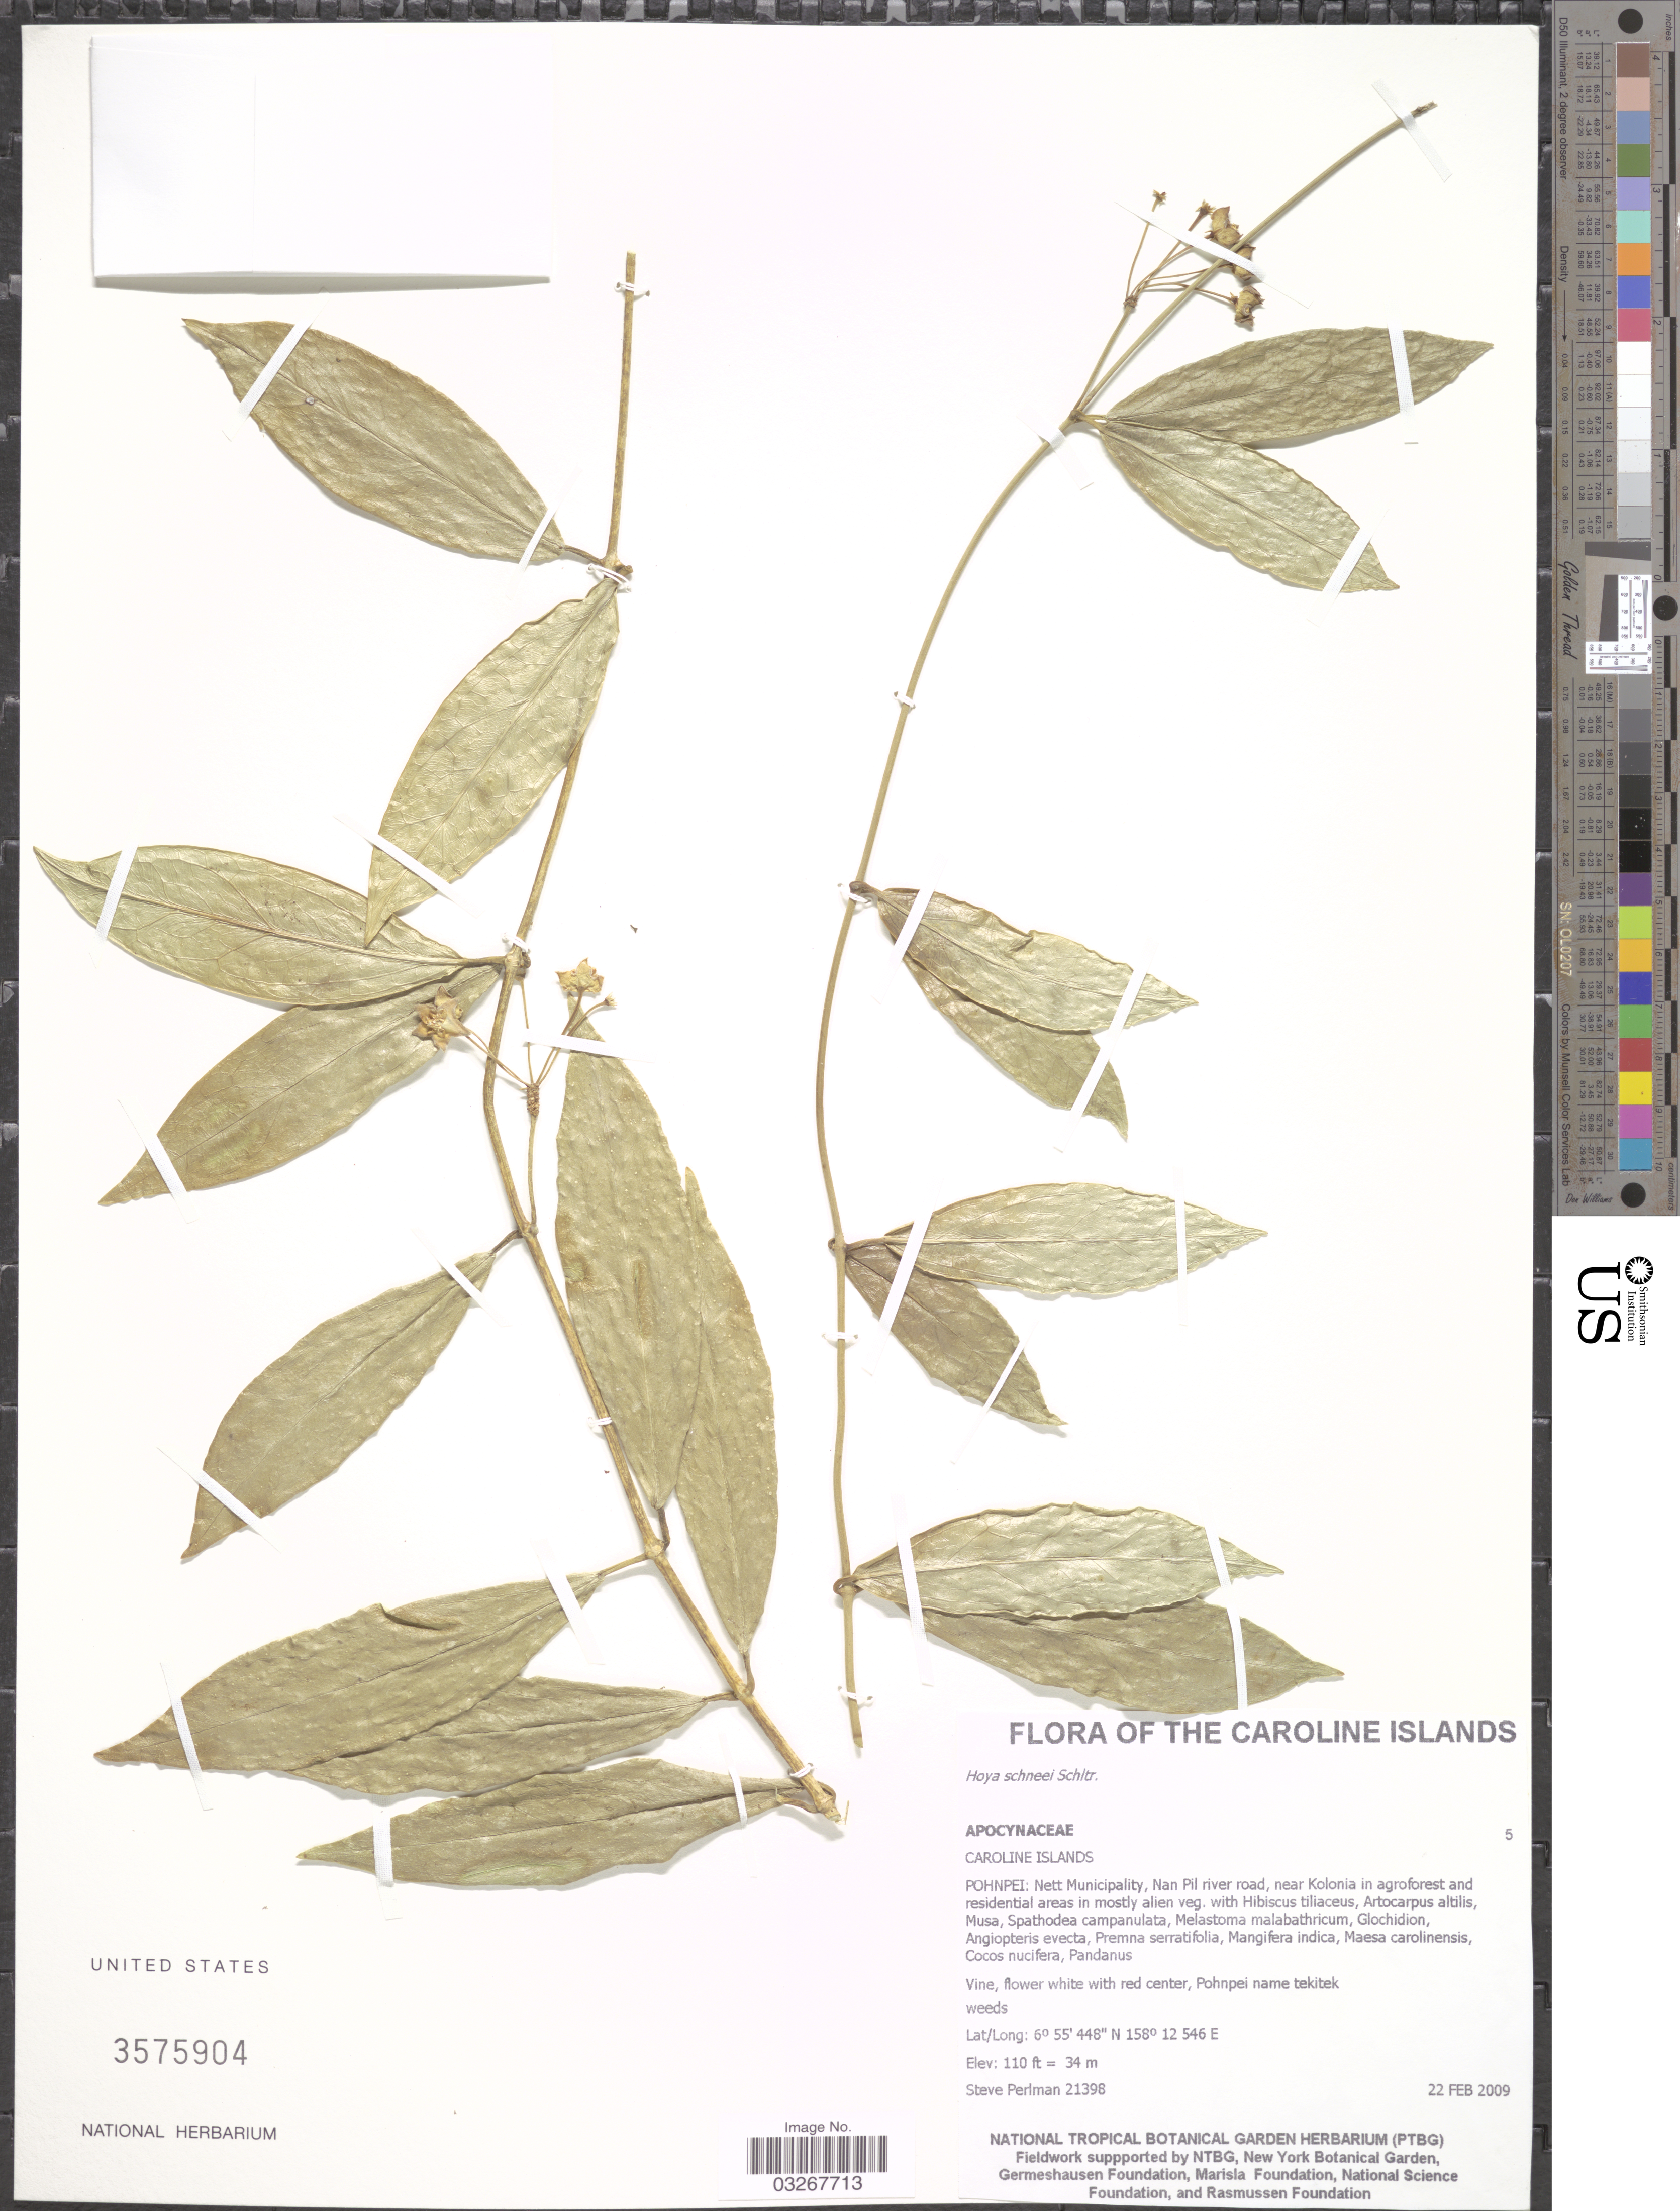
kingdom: Plantae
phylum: Tracheophyta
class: Magnoliopsida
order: Gentianales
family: Apocynaceae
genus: Hoya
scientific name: Hoya schneei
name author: Schltr.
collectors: S. Perlman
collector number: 21398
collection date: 2009-02-22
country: Micronesia, Federated States of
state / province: Pohnpei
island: Pohnpei [Ponape]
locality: The Caroline Islands. Nett Municipality, Nan Pil river road, near Kolonia.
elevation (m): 34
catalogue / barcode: US 3575904